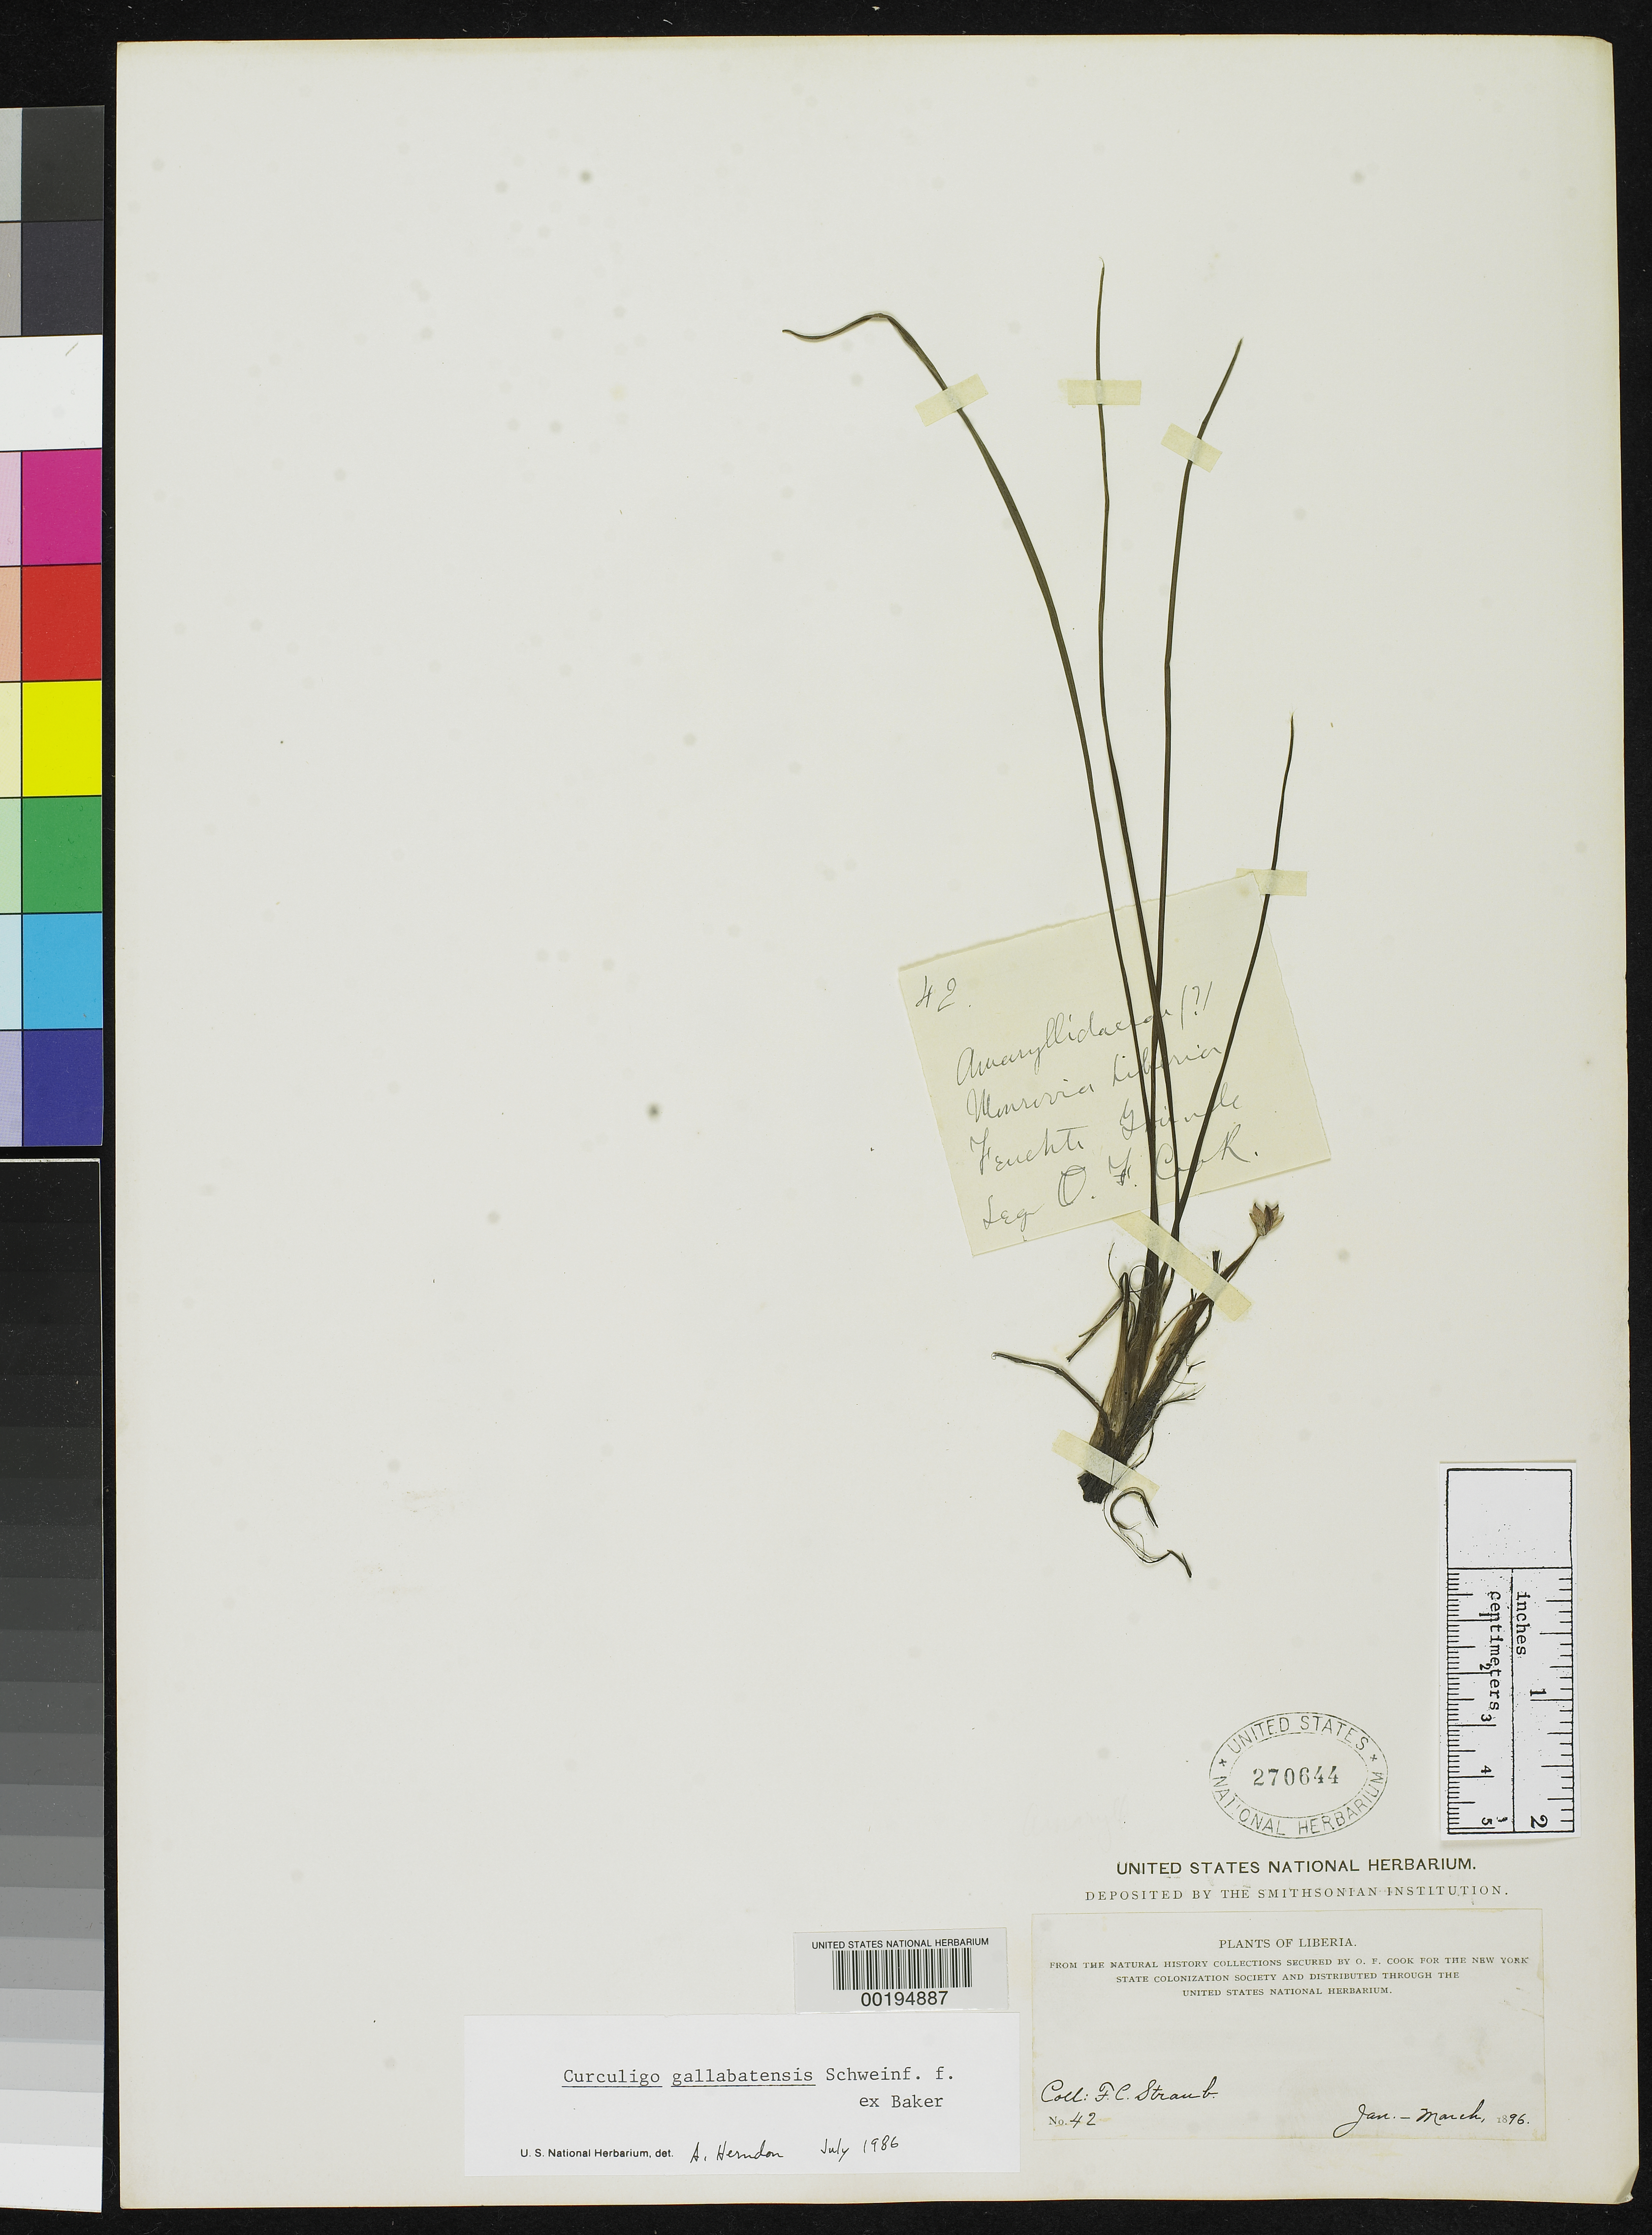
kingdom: Plantae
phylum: Tracheophyta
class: Liliopsida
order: Asparagales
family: Hypoxidaceae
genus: Curculigo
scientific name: Curculigo gallabatensis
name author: Schweinf. ex Baker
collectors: F. Straub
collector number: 42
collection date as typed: Jan 1896 to -- Mar 1896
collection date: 1896-01/1896-03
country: Liberia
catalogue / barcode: US 270644